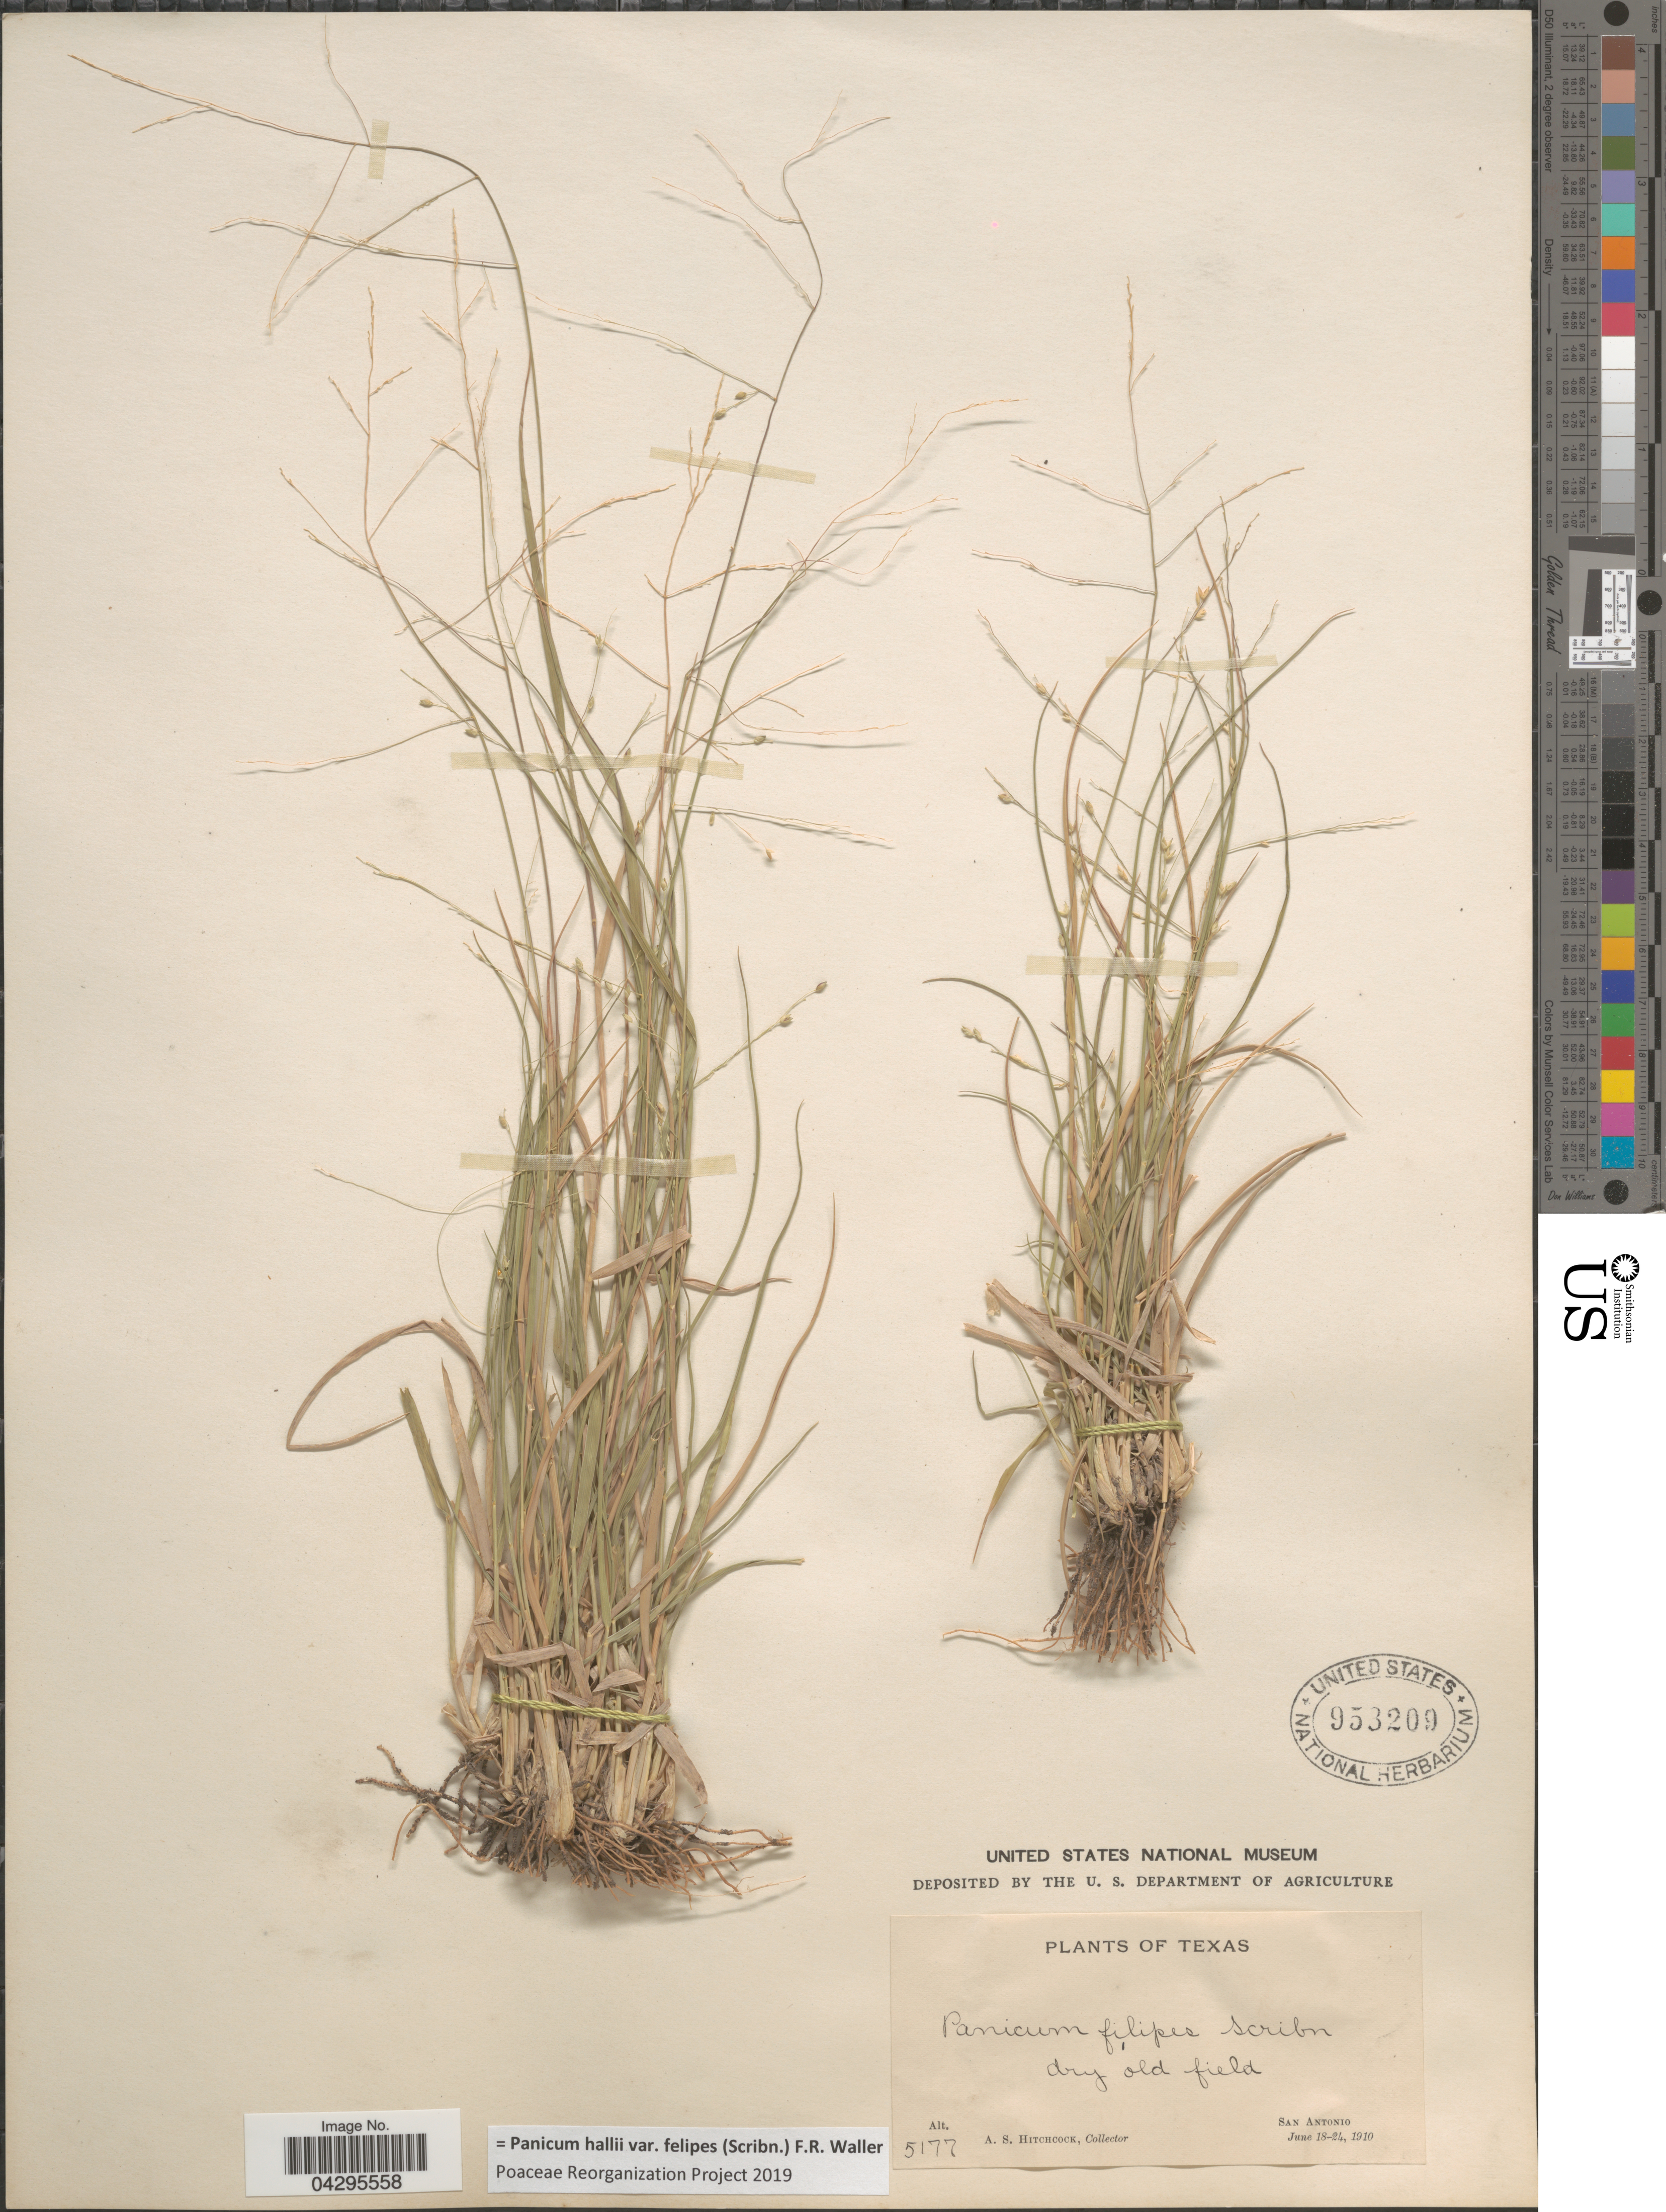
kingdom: Plantae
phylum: Tracheophyta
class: Liliopsida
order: Poales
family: Poaceae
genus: Panicum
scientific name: Panicum hallii var. felipes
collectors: A. S. Hitchcock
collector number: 5177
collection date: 1910-06-18/1910-06-24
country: United States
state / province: Texas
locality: San Antonio.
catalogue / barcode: US 953209